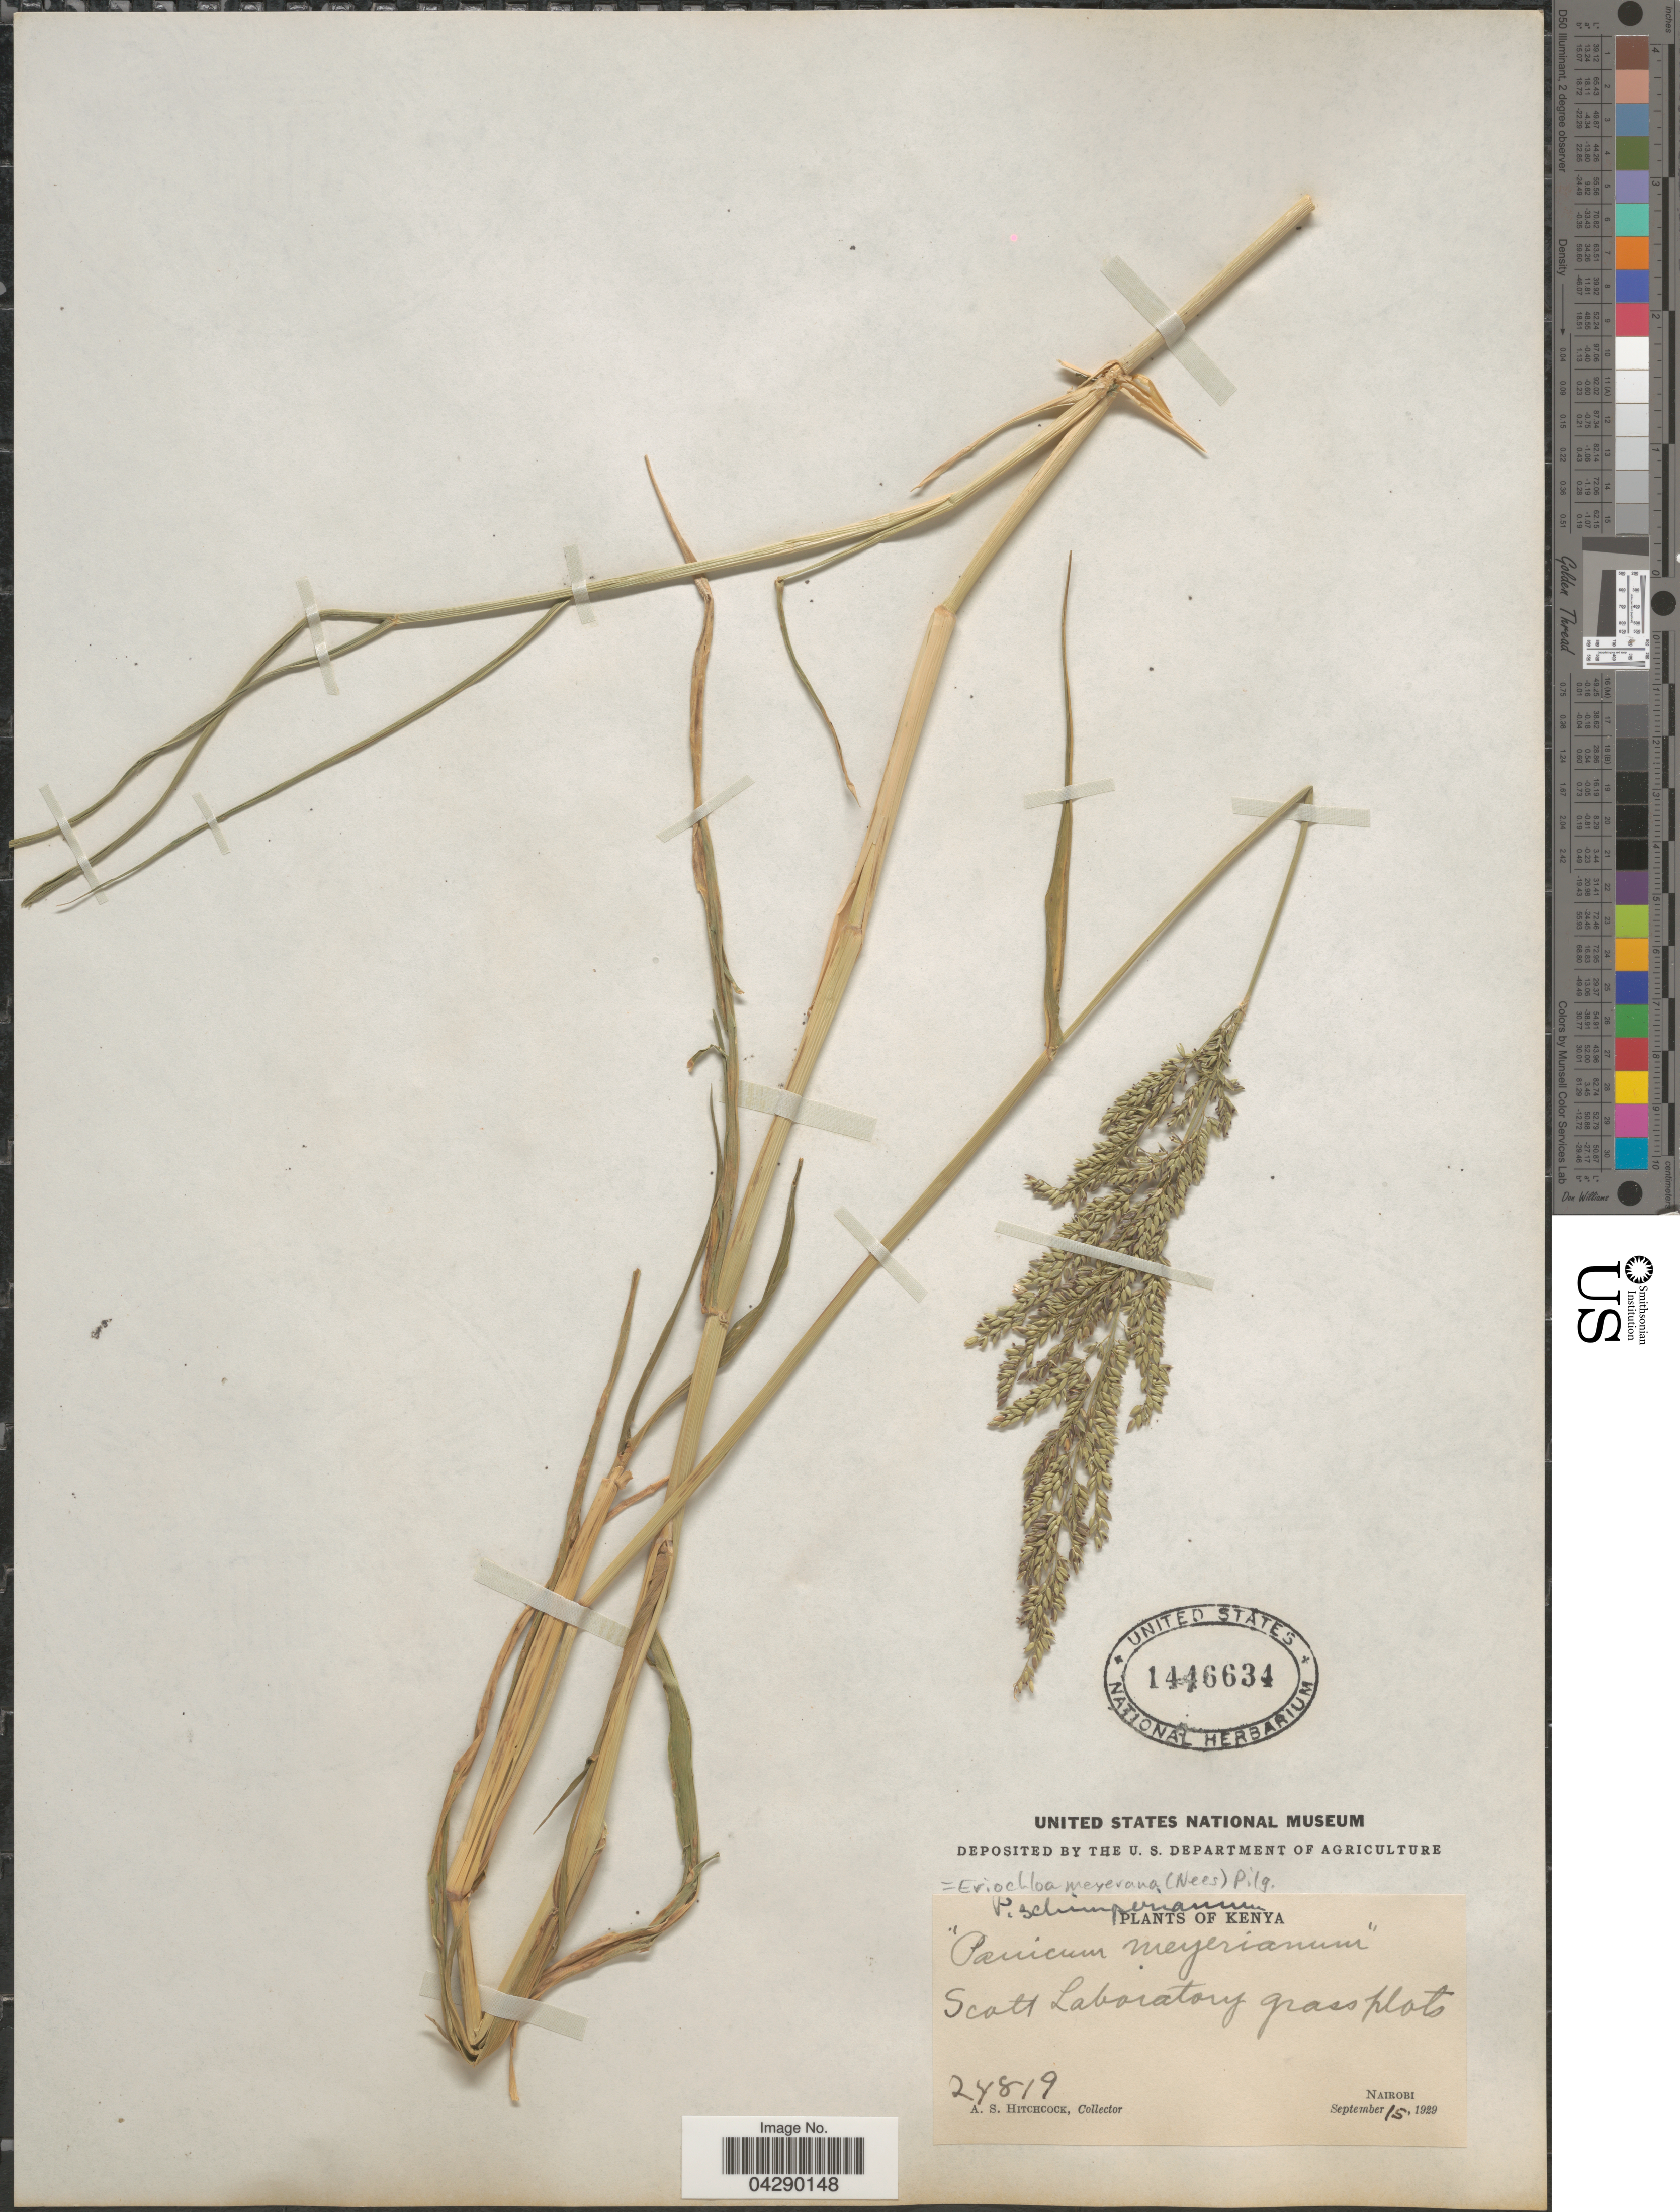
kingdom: Plantae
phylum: Tracheophyta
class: Liliopsida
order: Poales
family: Poaceae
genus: Eriochloa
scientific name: Eriochloa meyeriana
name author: (Nees) Pilg.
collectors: A. S. Hitchcock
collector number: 24819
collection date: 1929-09-15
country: Kenya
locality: Scott Laboratory grass plots. Nairobi.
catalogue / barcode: US 1446634